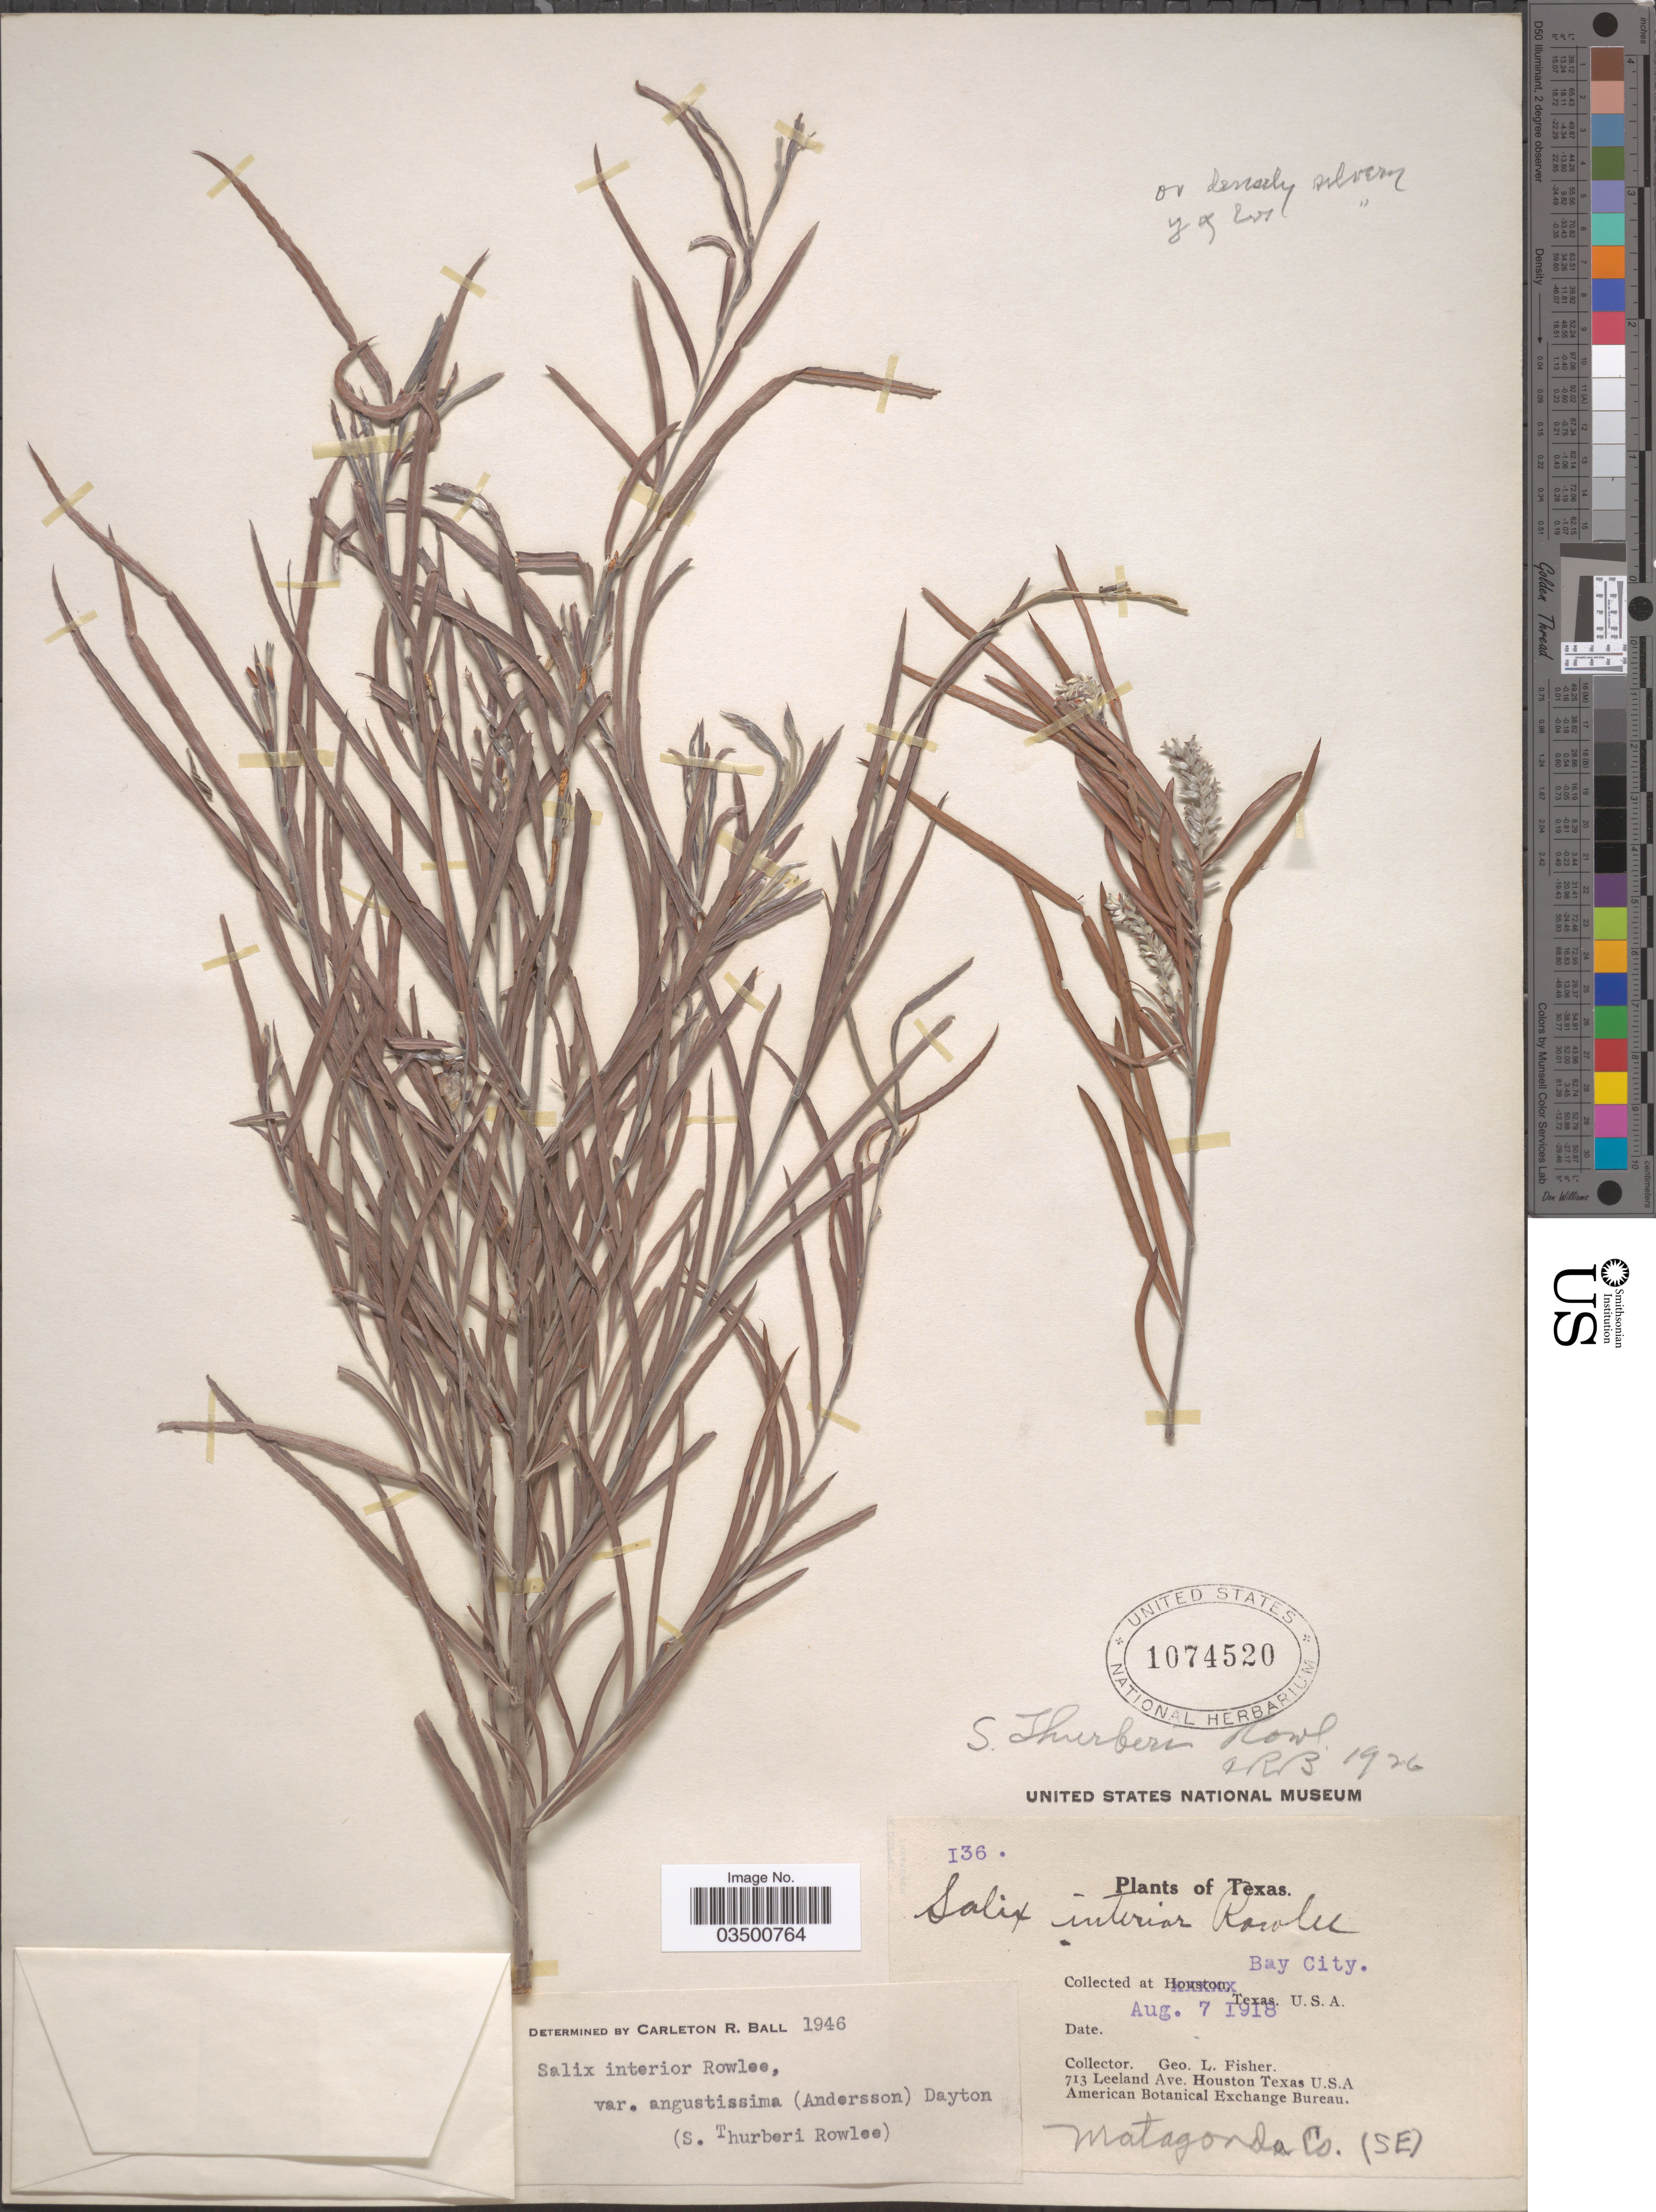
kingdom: Plantae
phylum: Tracheophyta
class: Magnoliopsida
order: Malpighiales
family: Salicaceae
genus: Salix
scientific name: Salix interior var. angustissima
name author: (Andersson) Dayton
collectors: G. L. Fisher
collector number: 136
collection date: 1918-08-07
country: United States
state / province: Texas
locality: At Bay City. Matagorda Co. (SE).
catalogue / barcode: US 1074520